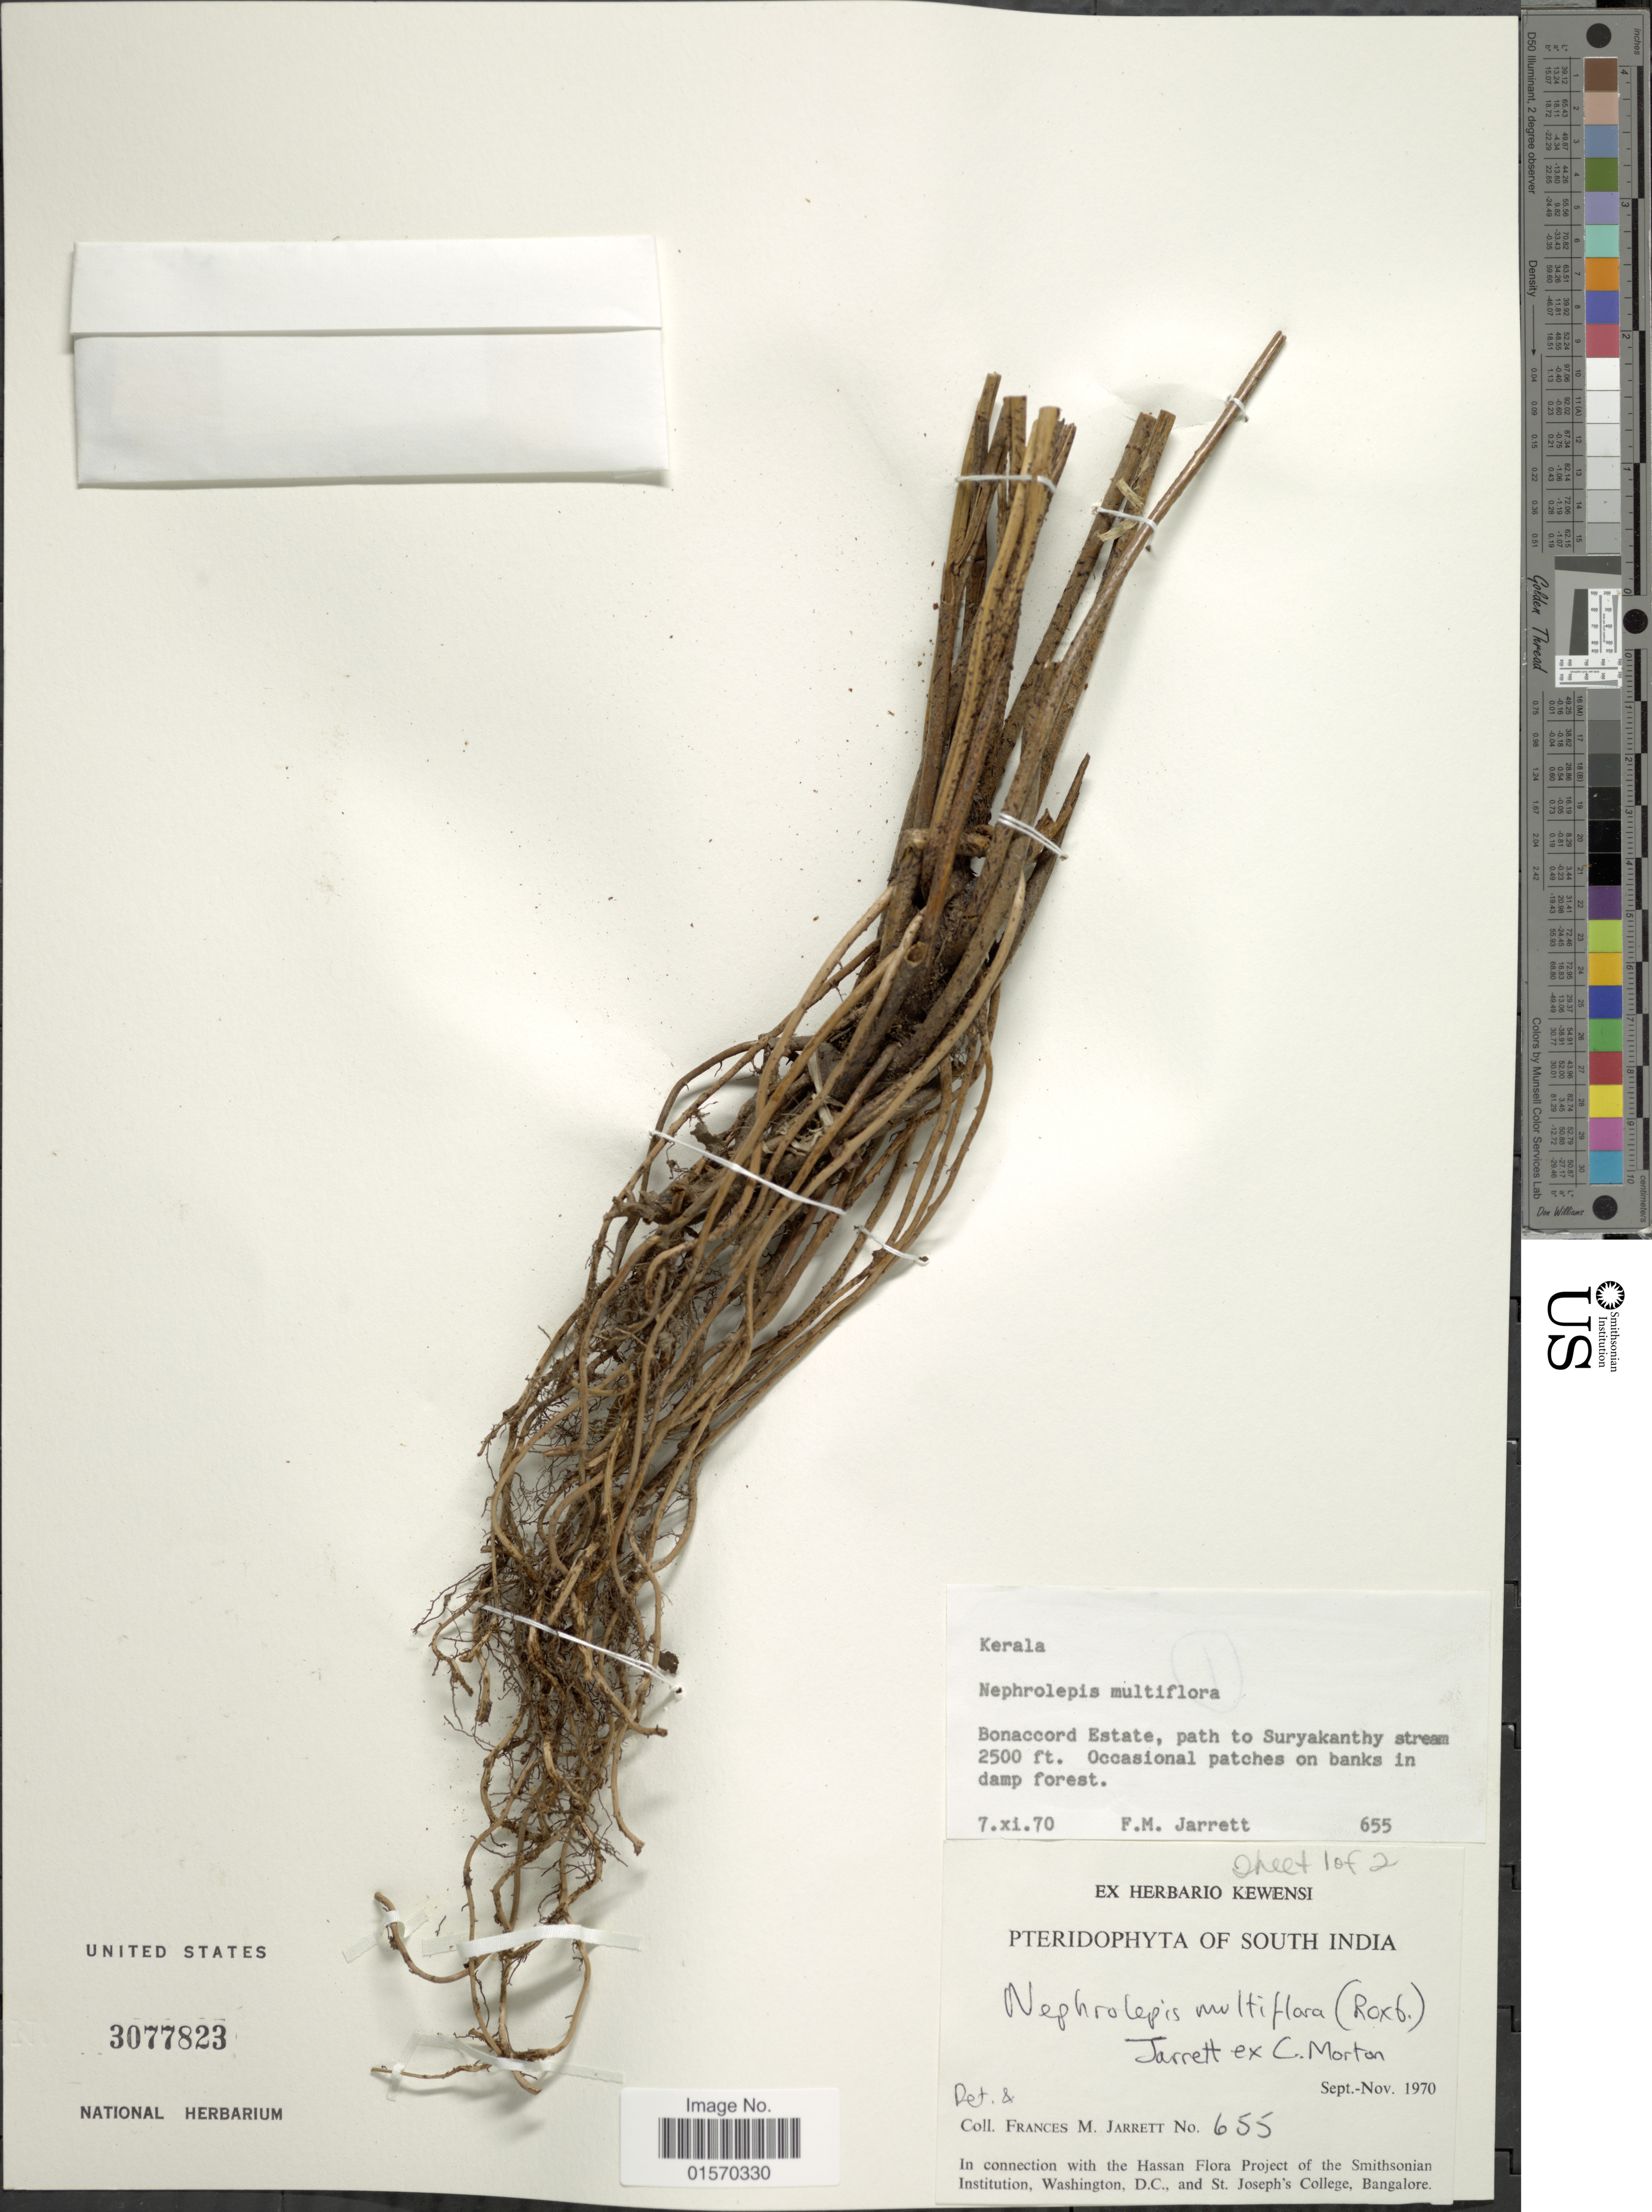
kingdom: Plantae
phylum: Tracheophyta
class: Polypodiopsida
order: Polypodiales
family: Nephrolepidaceae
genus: Nephrolepis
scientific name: Nephrolepis multiflora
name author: (Roxb.) F.M. Jarrett ex C.V. Morton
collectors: F. M. Jarrett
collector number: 655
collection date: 1970-11-07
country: India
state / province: Kerala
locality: South India. Bonaccord Estate, path to Suryakanthy stream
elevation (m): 762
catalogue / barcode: US 3077823